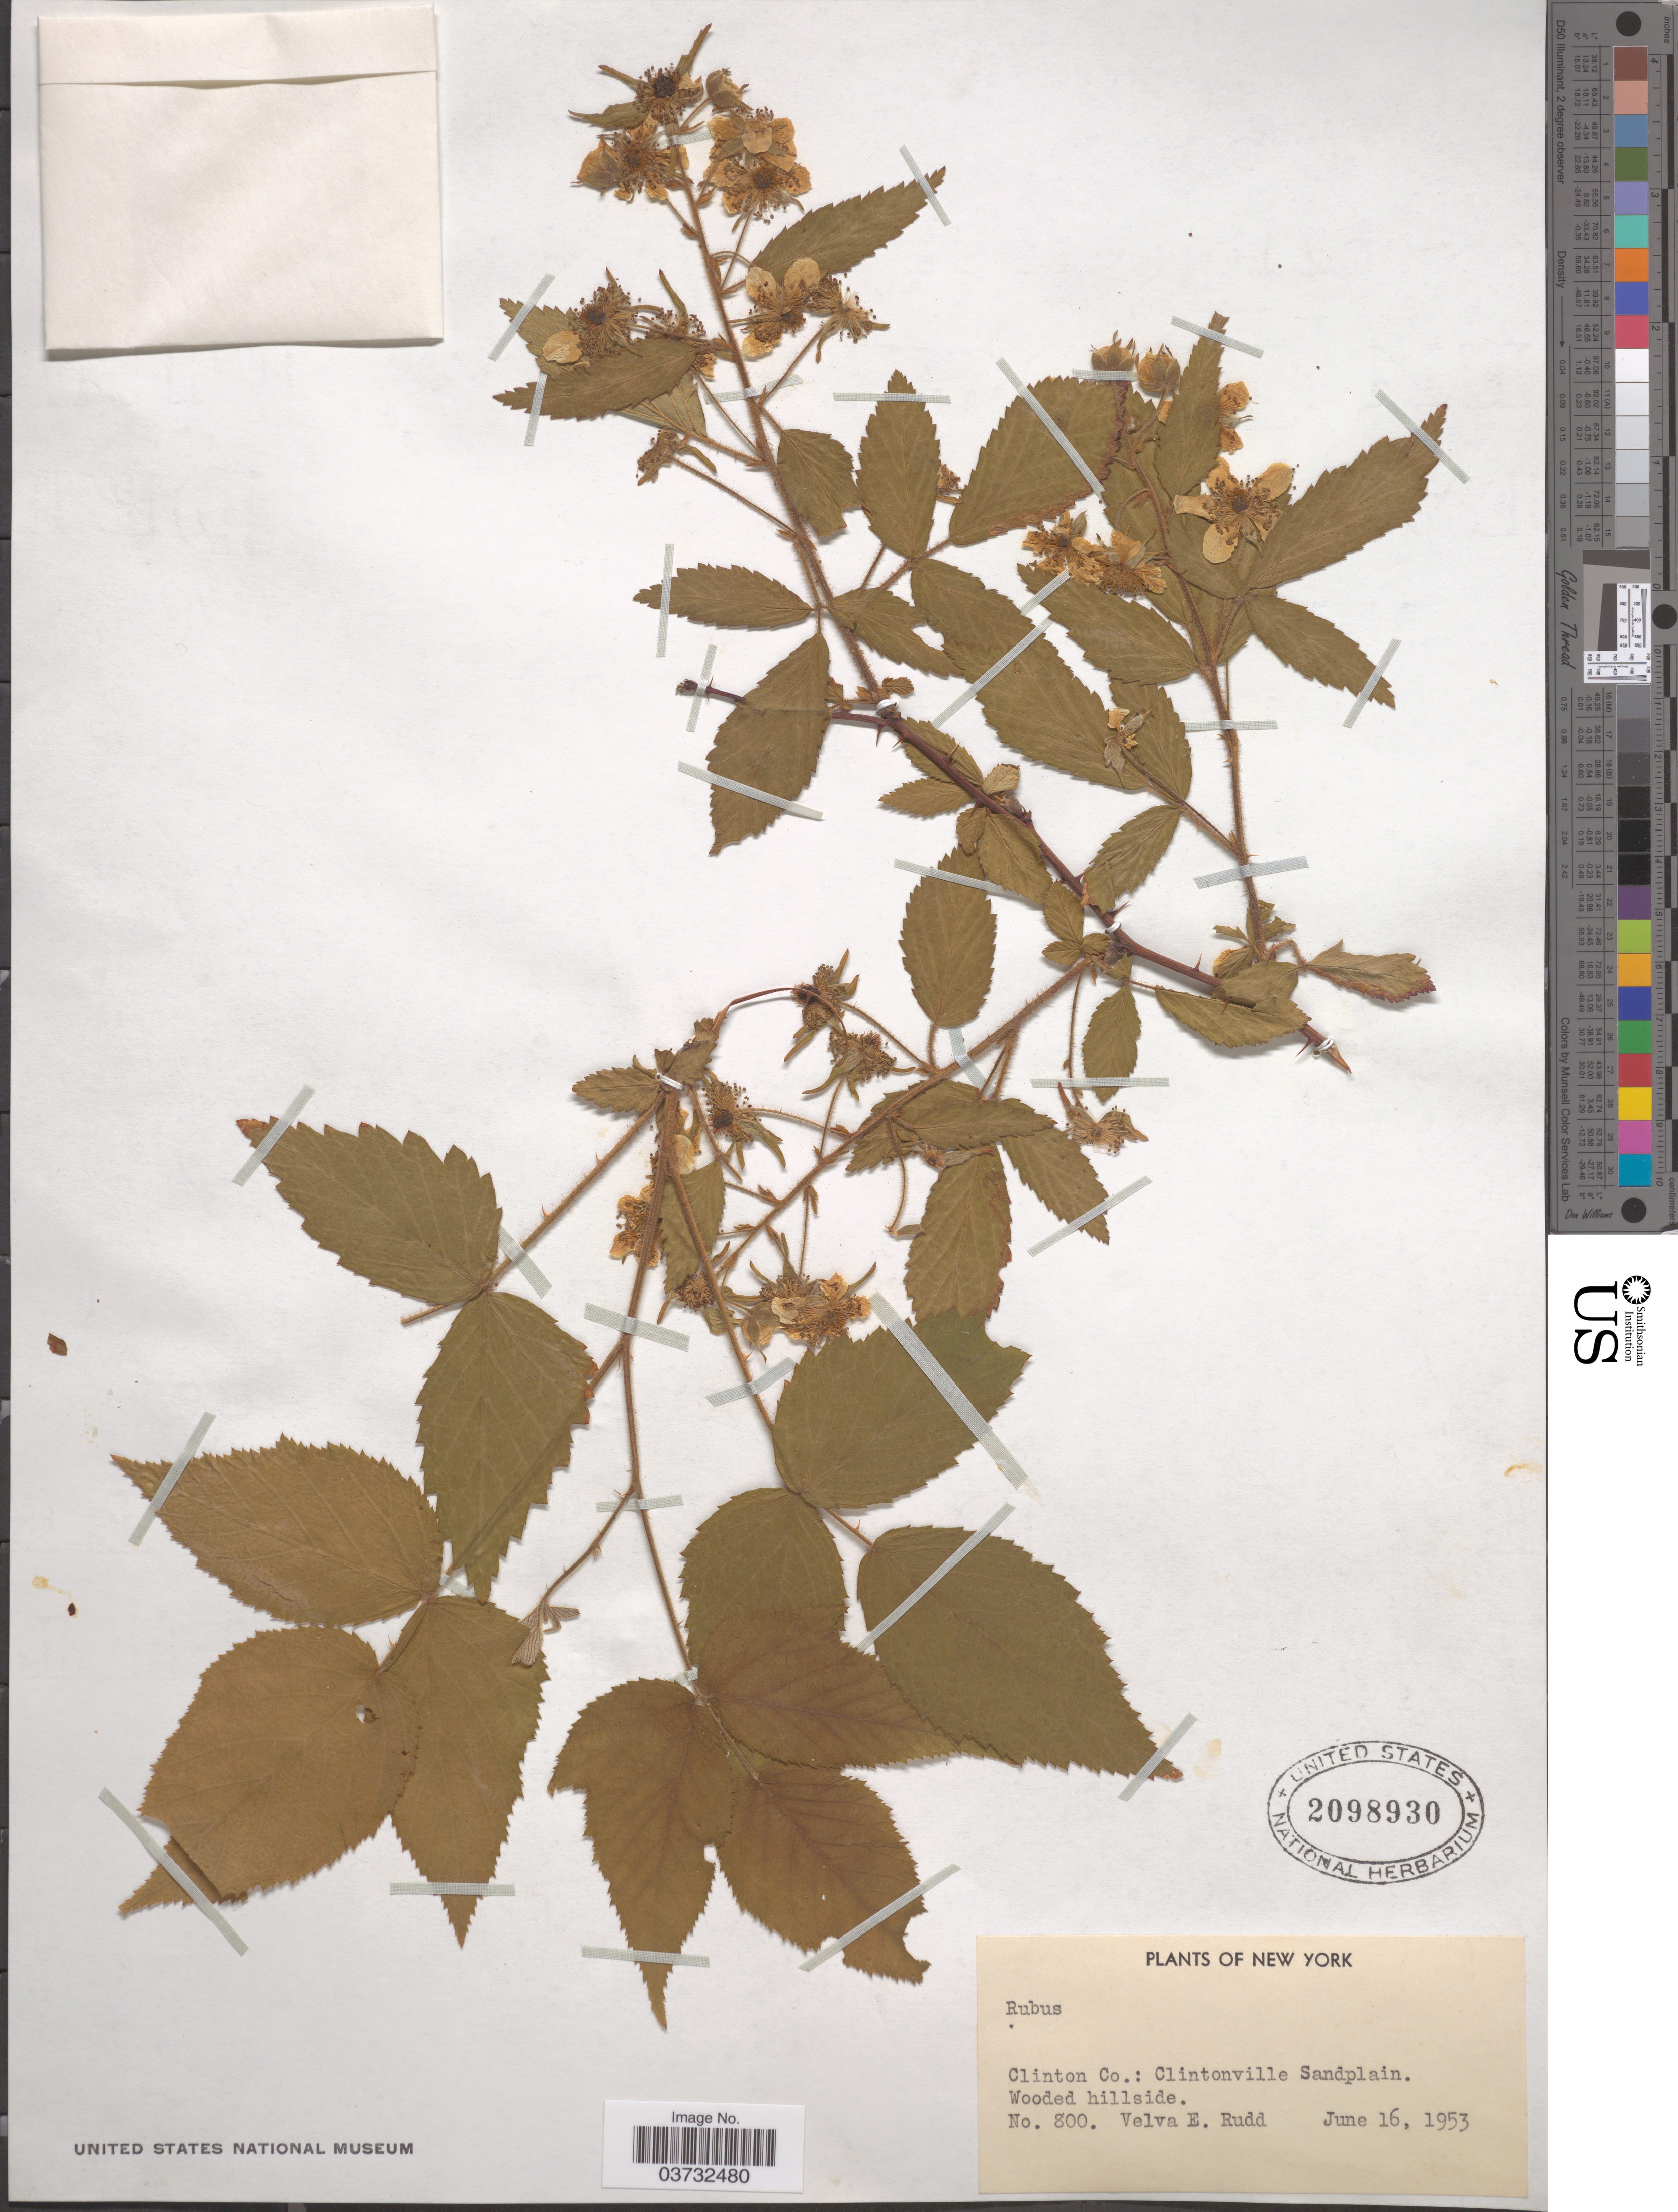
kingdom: Plantae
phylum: Tracheophyta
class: Magnoliopsida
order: Rosales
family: Rosaceae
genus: Rubus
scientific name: Rubus sp.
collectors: V. E. Rudd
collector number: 800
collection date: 1953-06-16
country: United States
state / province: New York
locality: Clinton Co.: Clintonville Sandplain. Wooded hillside.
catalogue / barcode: US 2098930